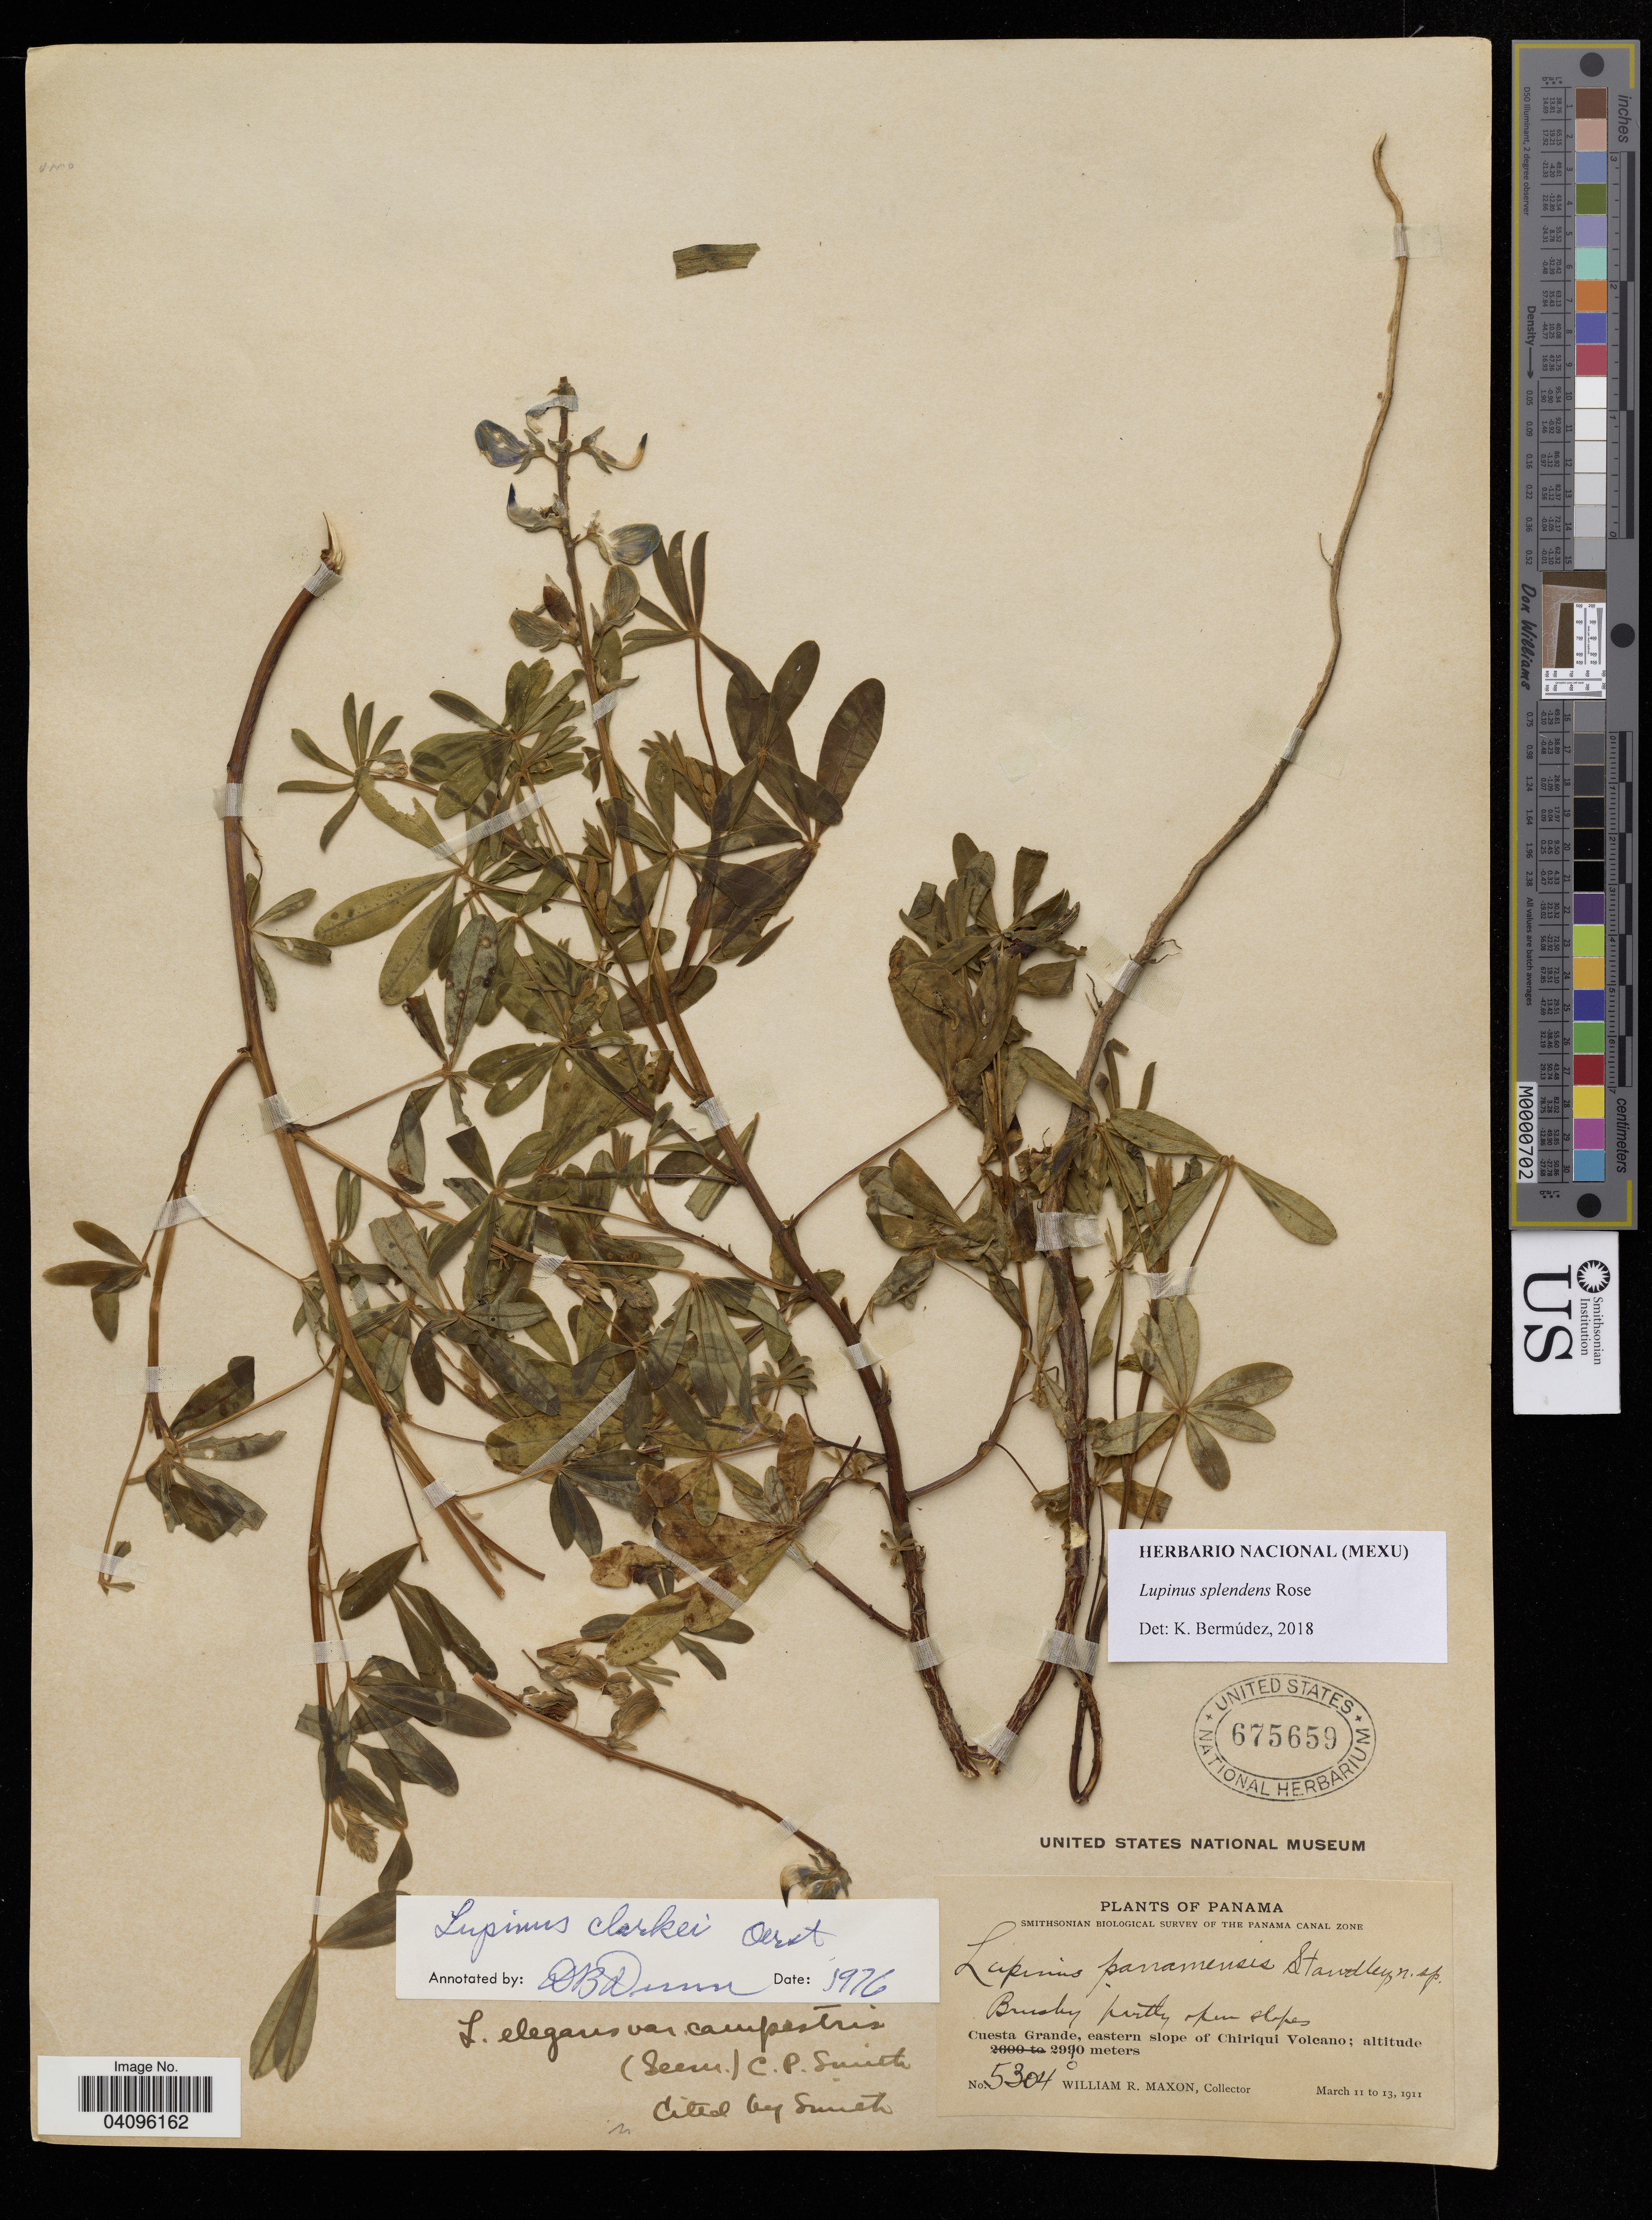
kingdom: Plantae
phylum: Tracheophyta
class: Magnoliopsida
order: Fabales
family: Fabaceae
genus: Lupinus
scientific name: Lupinus splendens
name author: Rose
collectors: W. R. Maxon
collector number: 5304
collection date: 1911-03-11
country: Panama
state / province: Chiriqui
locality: The Panama Canal Zone, Cuesta Grande, eastern slope of Chiriqui Volcano.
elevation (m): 2900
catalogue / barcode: US 675659